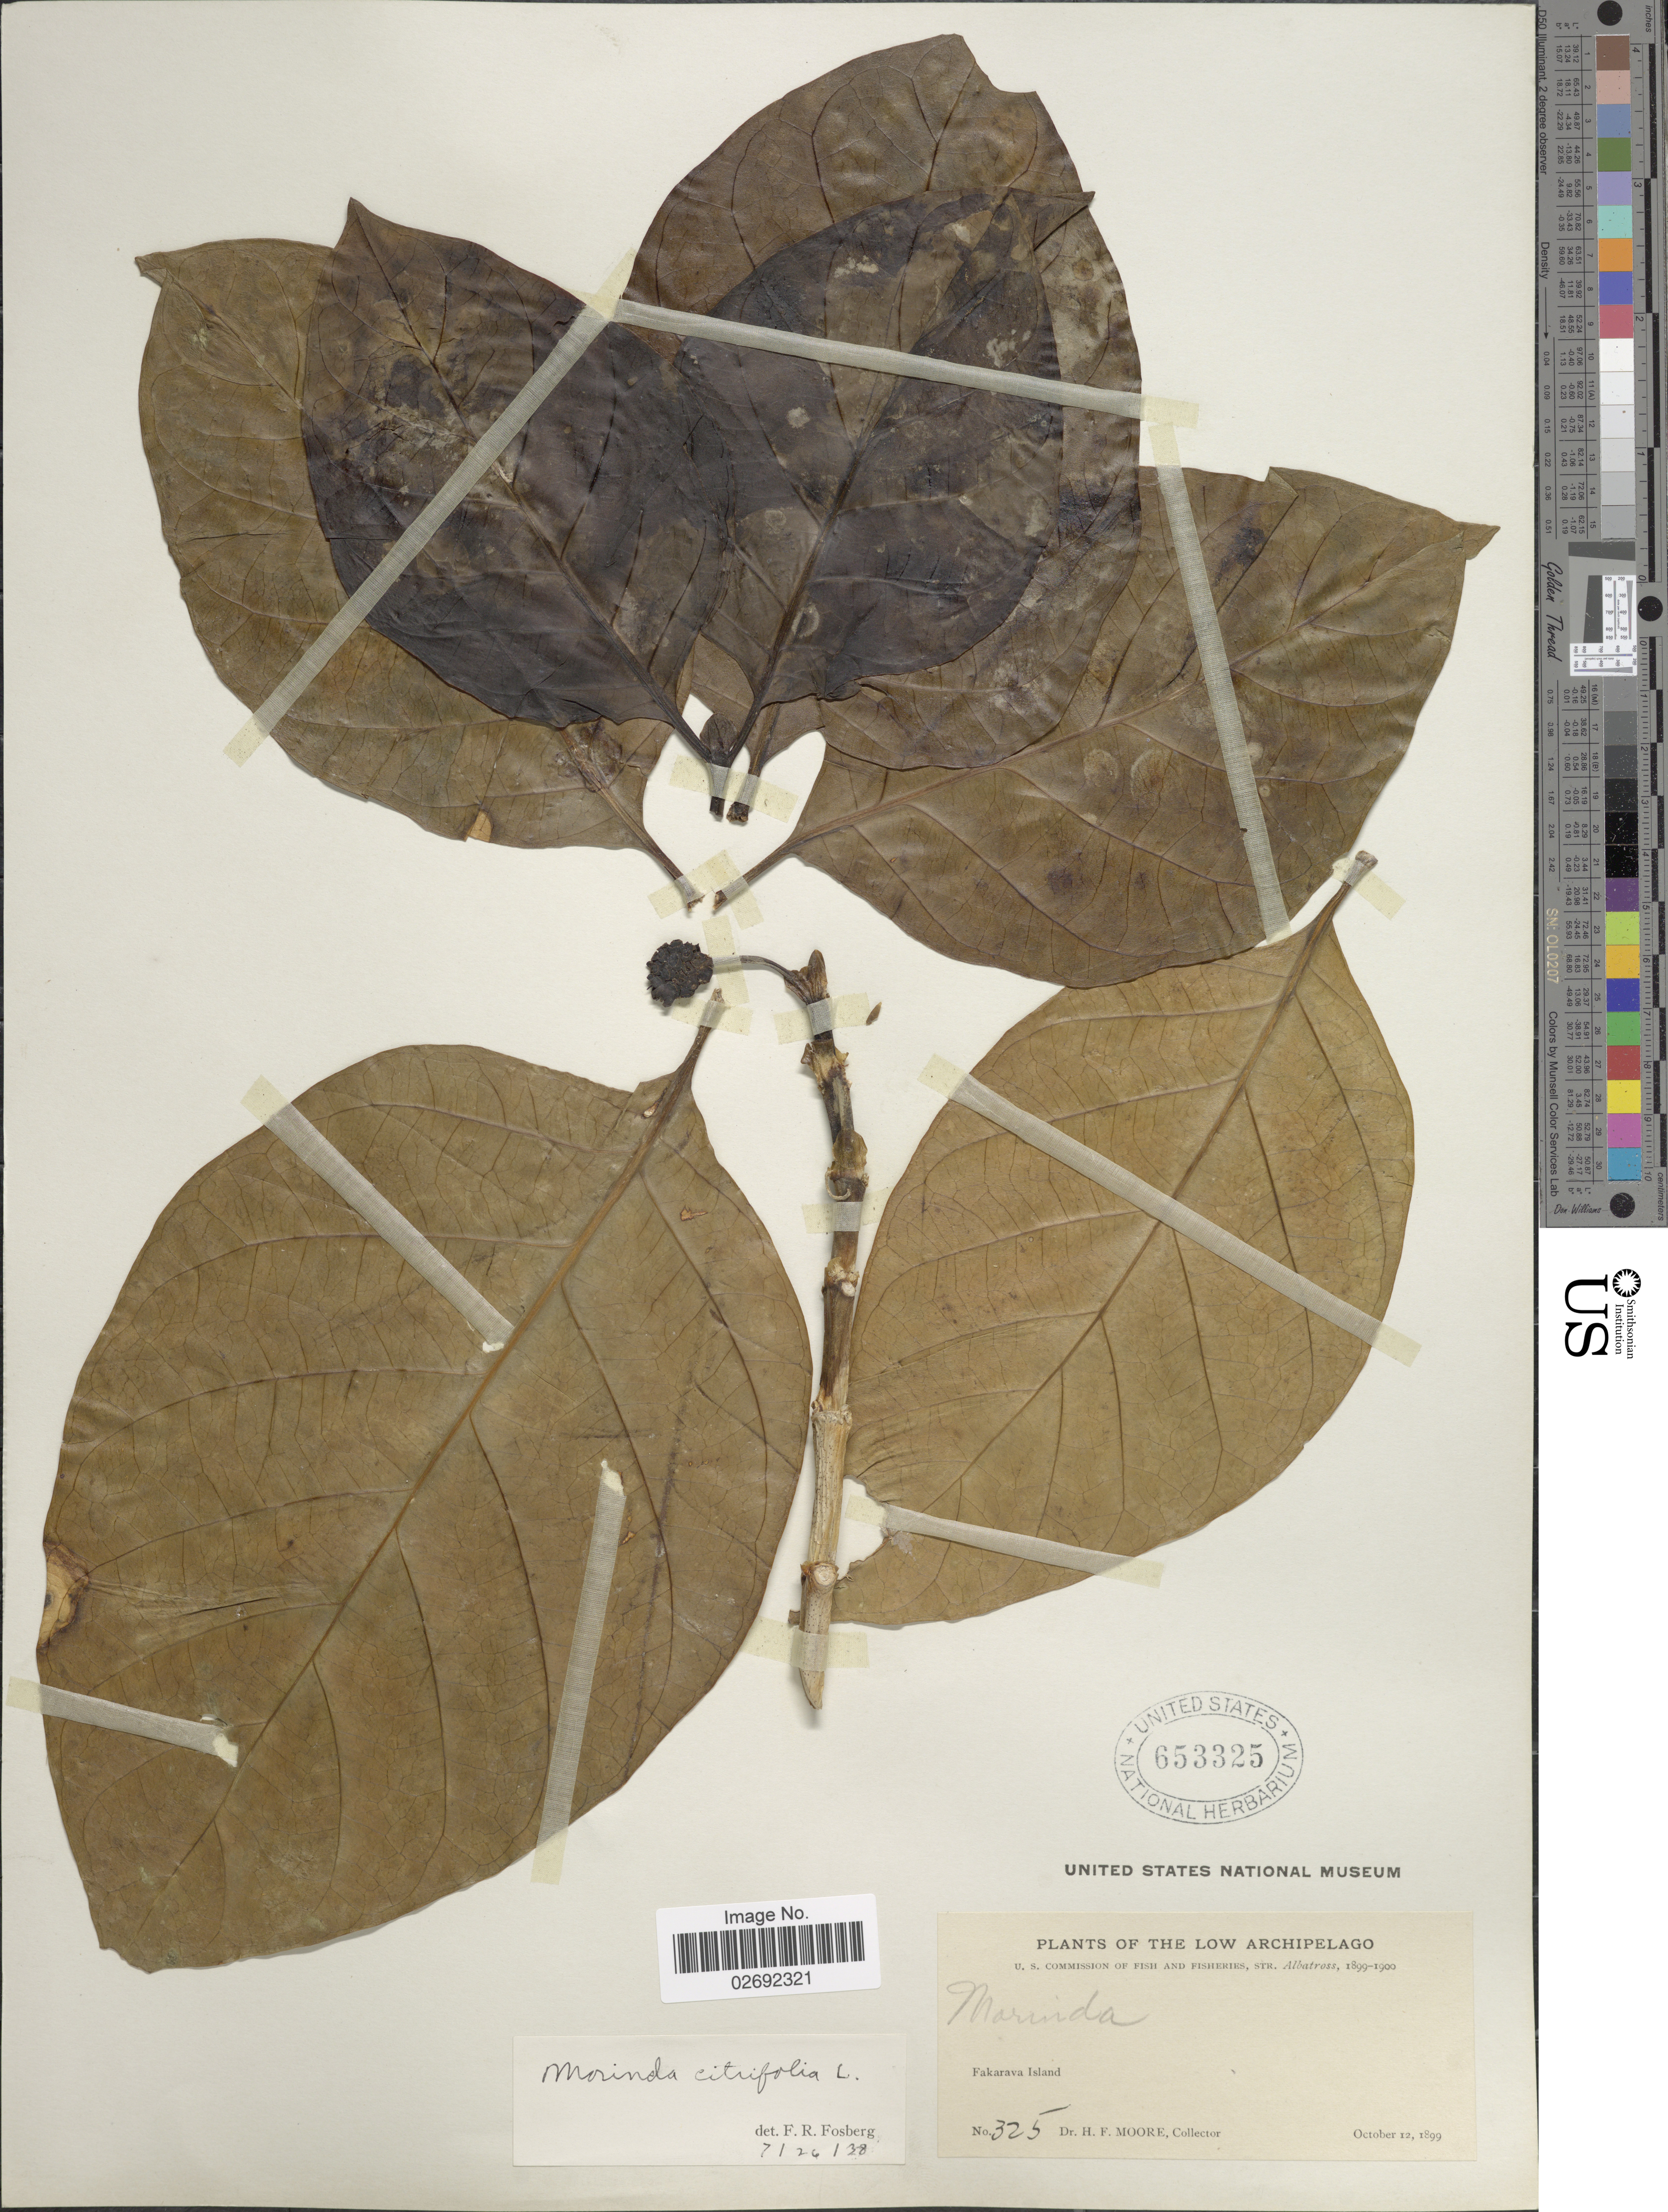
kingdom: Plantae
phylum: Tracheophyta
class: Magnoliopsida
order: Gentianales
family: Rubiaceae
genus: Morinda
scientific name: Morinda citrifolia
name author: L.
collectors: H. F. Moore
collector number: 325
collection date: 1899-10-12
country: French Polynesia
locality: Low Archipelago. Fakarava Island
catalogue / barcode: US 653325